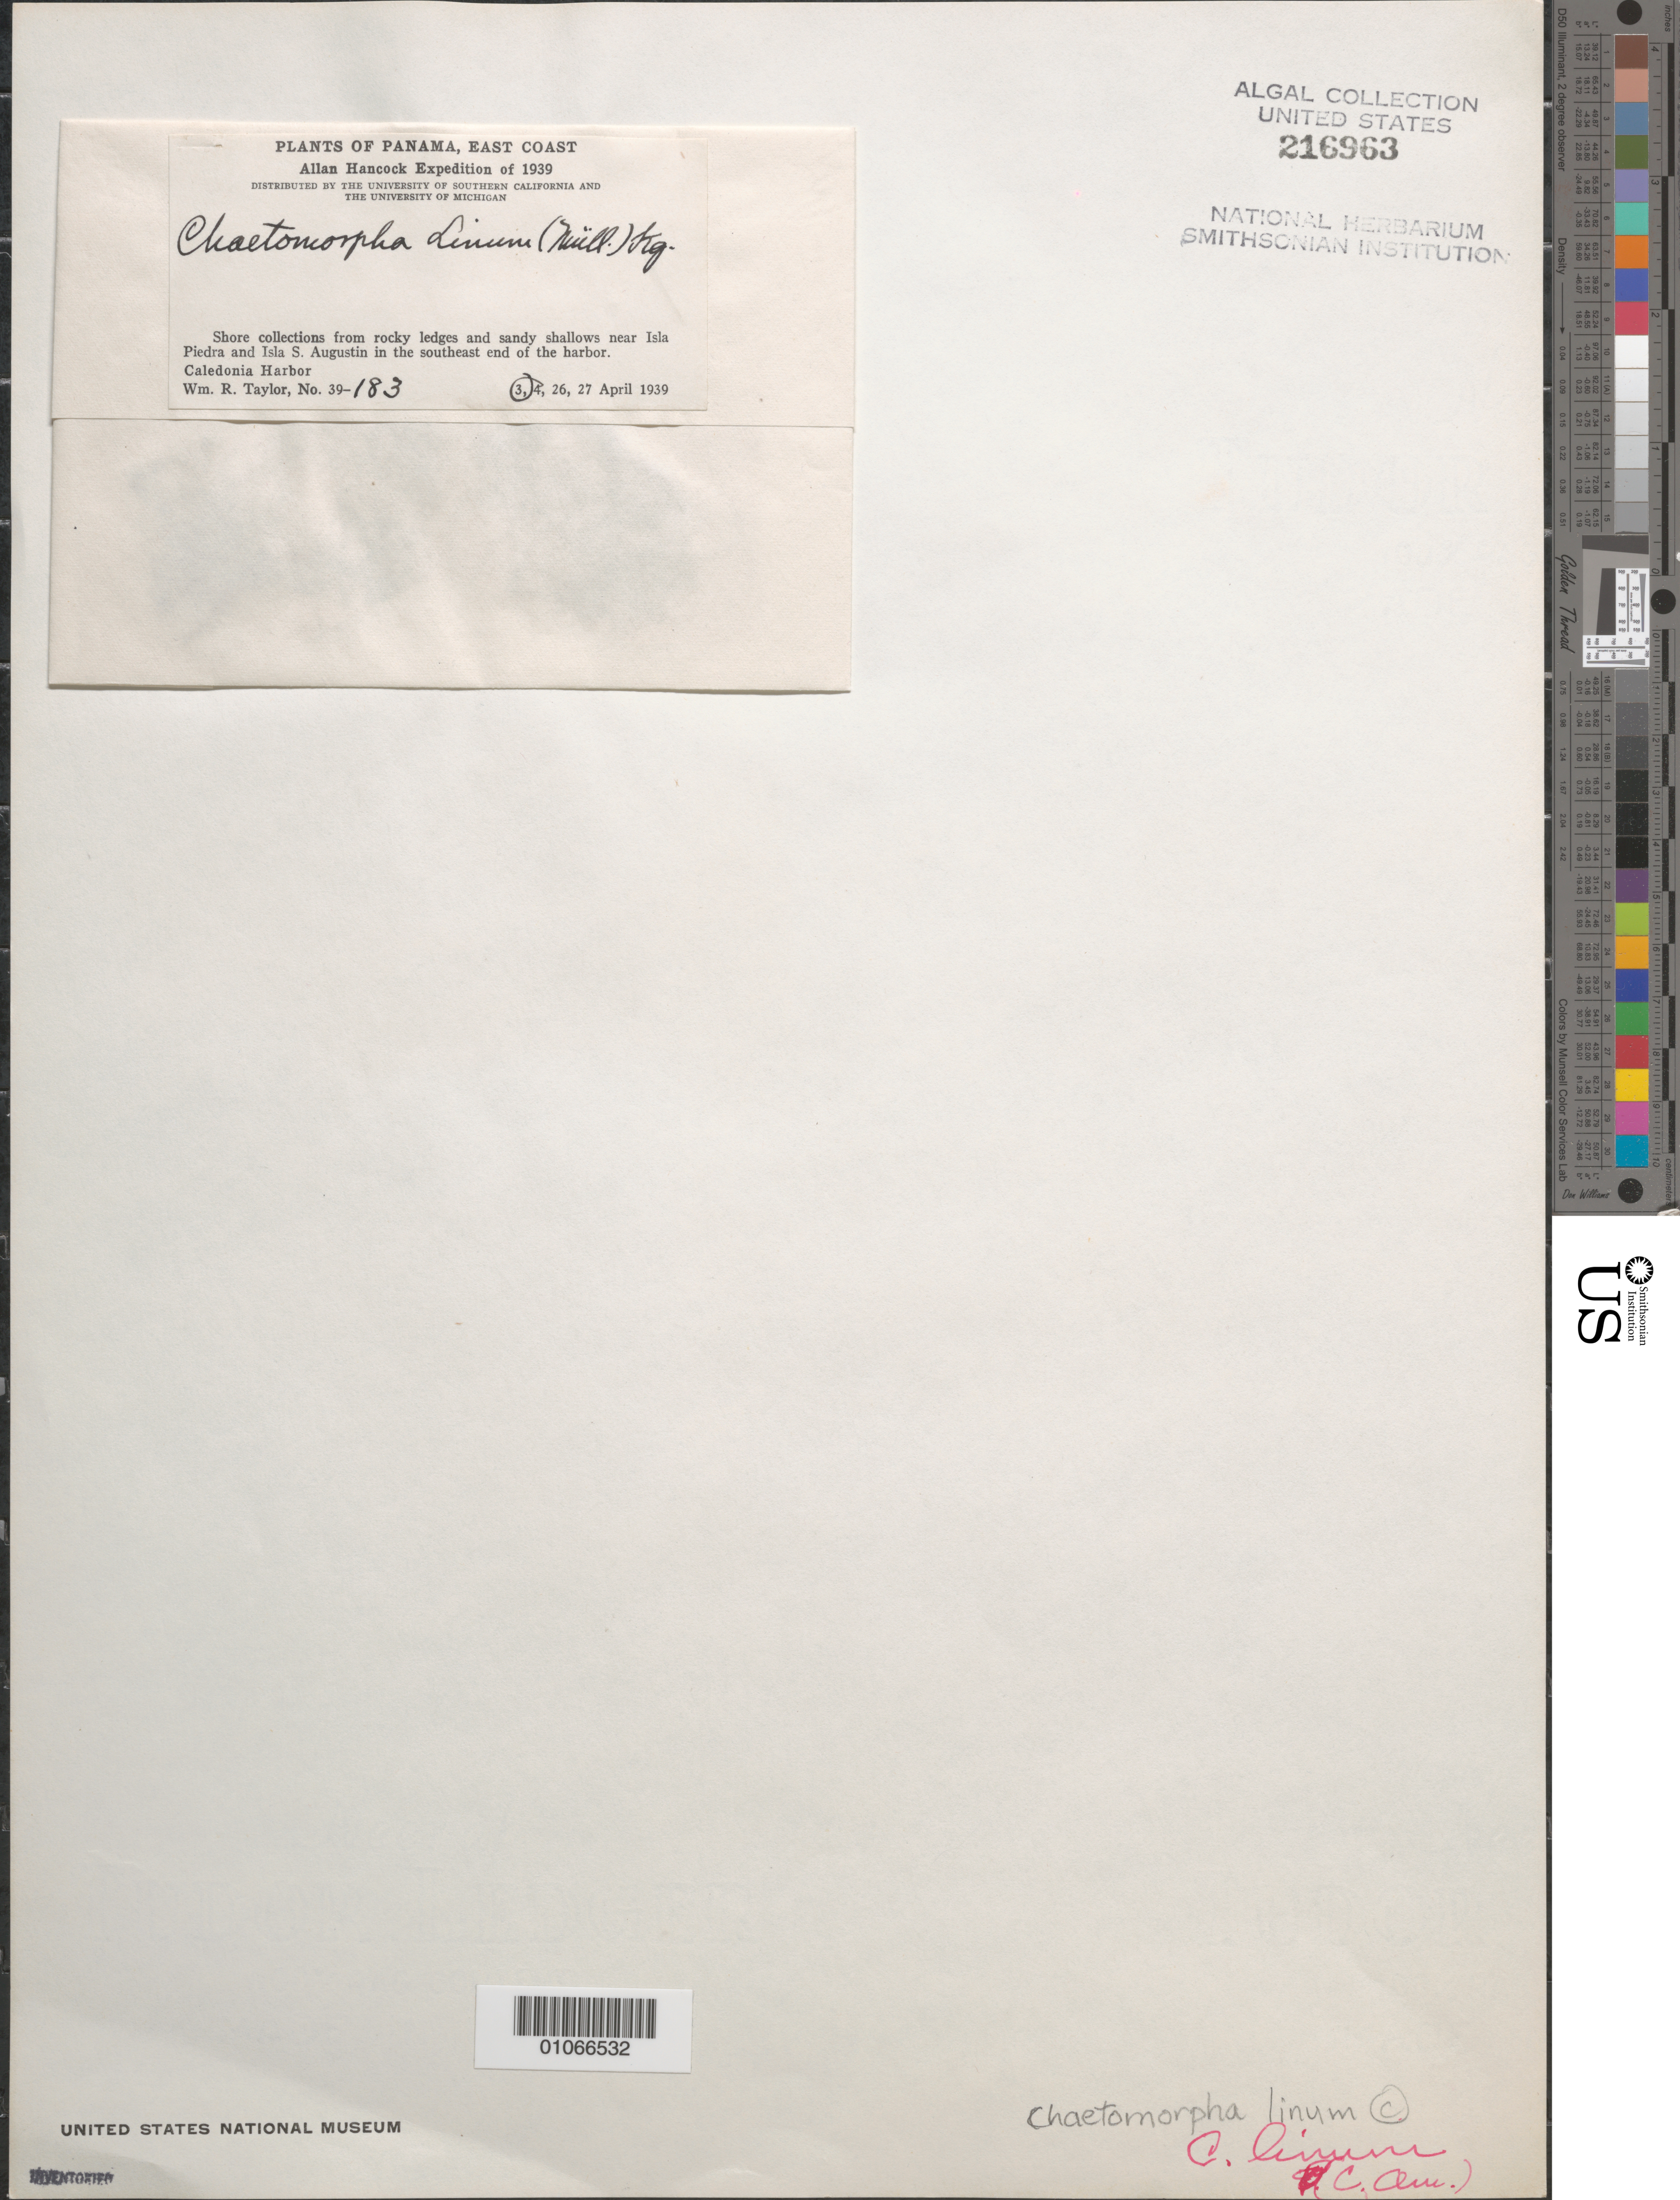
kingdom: Plantae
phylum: Chlorophyta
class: Ulvophyceae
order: Cladophorales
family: Cladophoraceae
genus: Chaetomorpha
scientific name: Chaetomorpha linum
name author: (O.F. Muell.) Kütz.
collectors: W. R. Taylor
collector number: WRT 39-183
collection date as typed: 03 Apr 1939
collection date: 1939-04-03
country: Panama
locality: Southeast Caledonia Harbor, near Isla Piedra and Isla San Augustin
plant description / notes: Allan Hancock Expedition of 1939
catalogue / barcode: US 216963